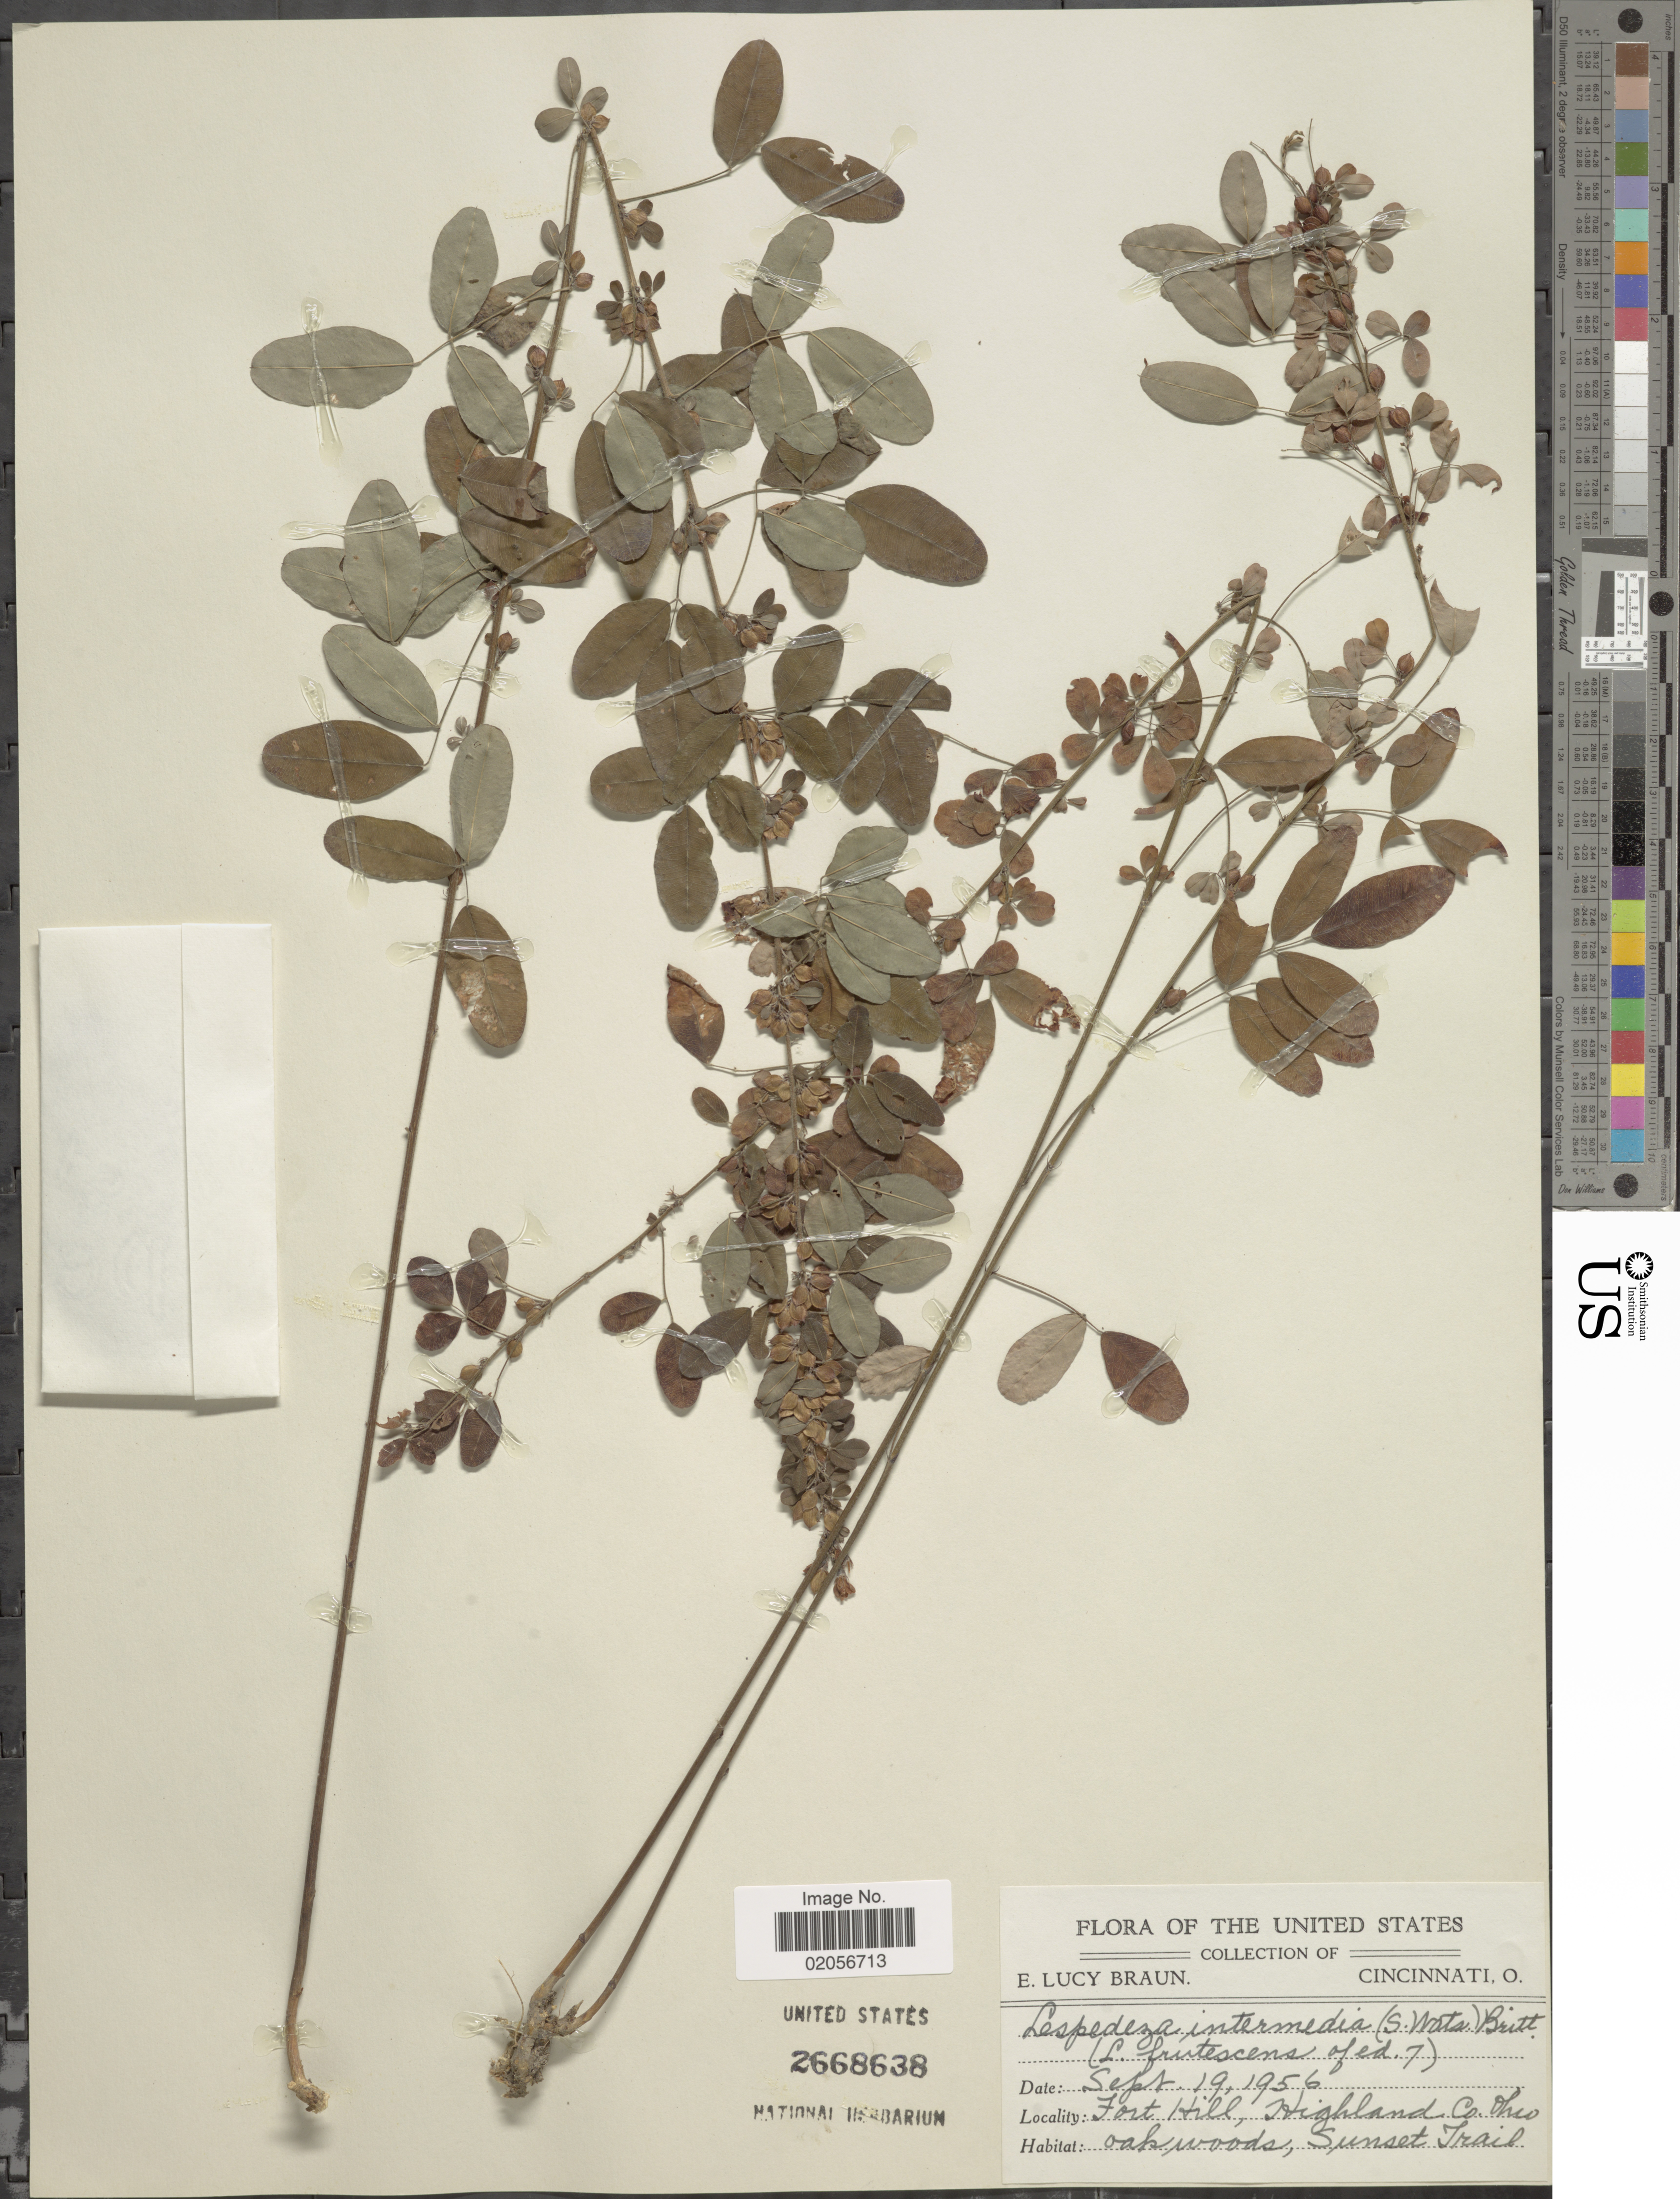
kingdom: Plantae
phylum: Tracheophyta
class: Magnoliopsida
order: Fabales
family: Fabaceae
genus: Lespedeza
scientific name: Lespedeza intermedia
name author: (S. Watson) Britton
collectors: E. L. Braun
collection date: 1956-09-19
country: United States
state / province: Ohio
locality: Fort Hill, Highland Co., oak woods, Sunset Trail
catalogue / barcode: US 2668638